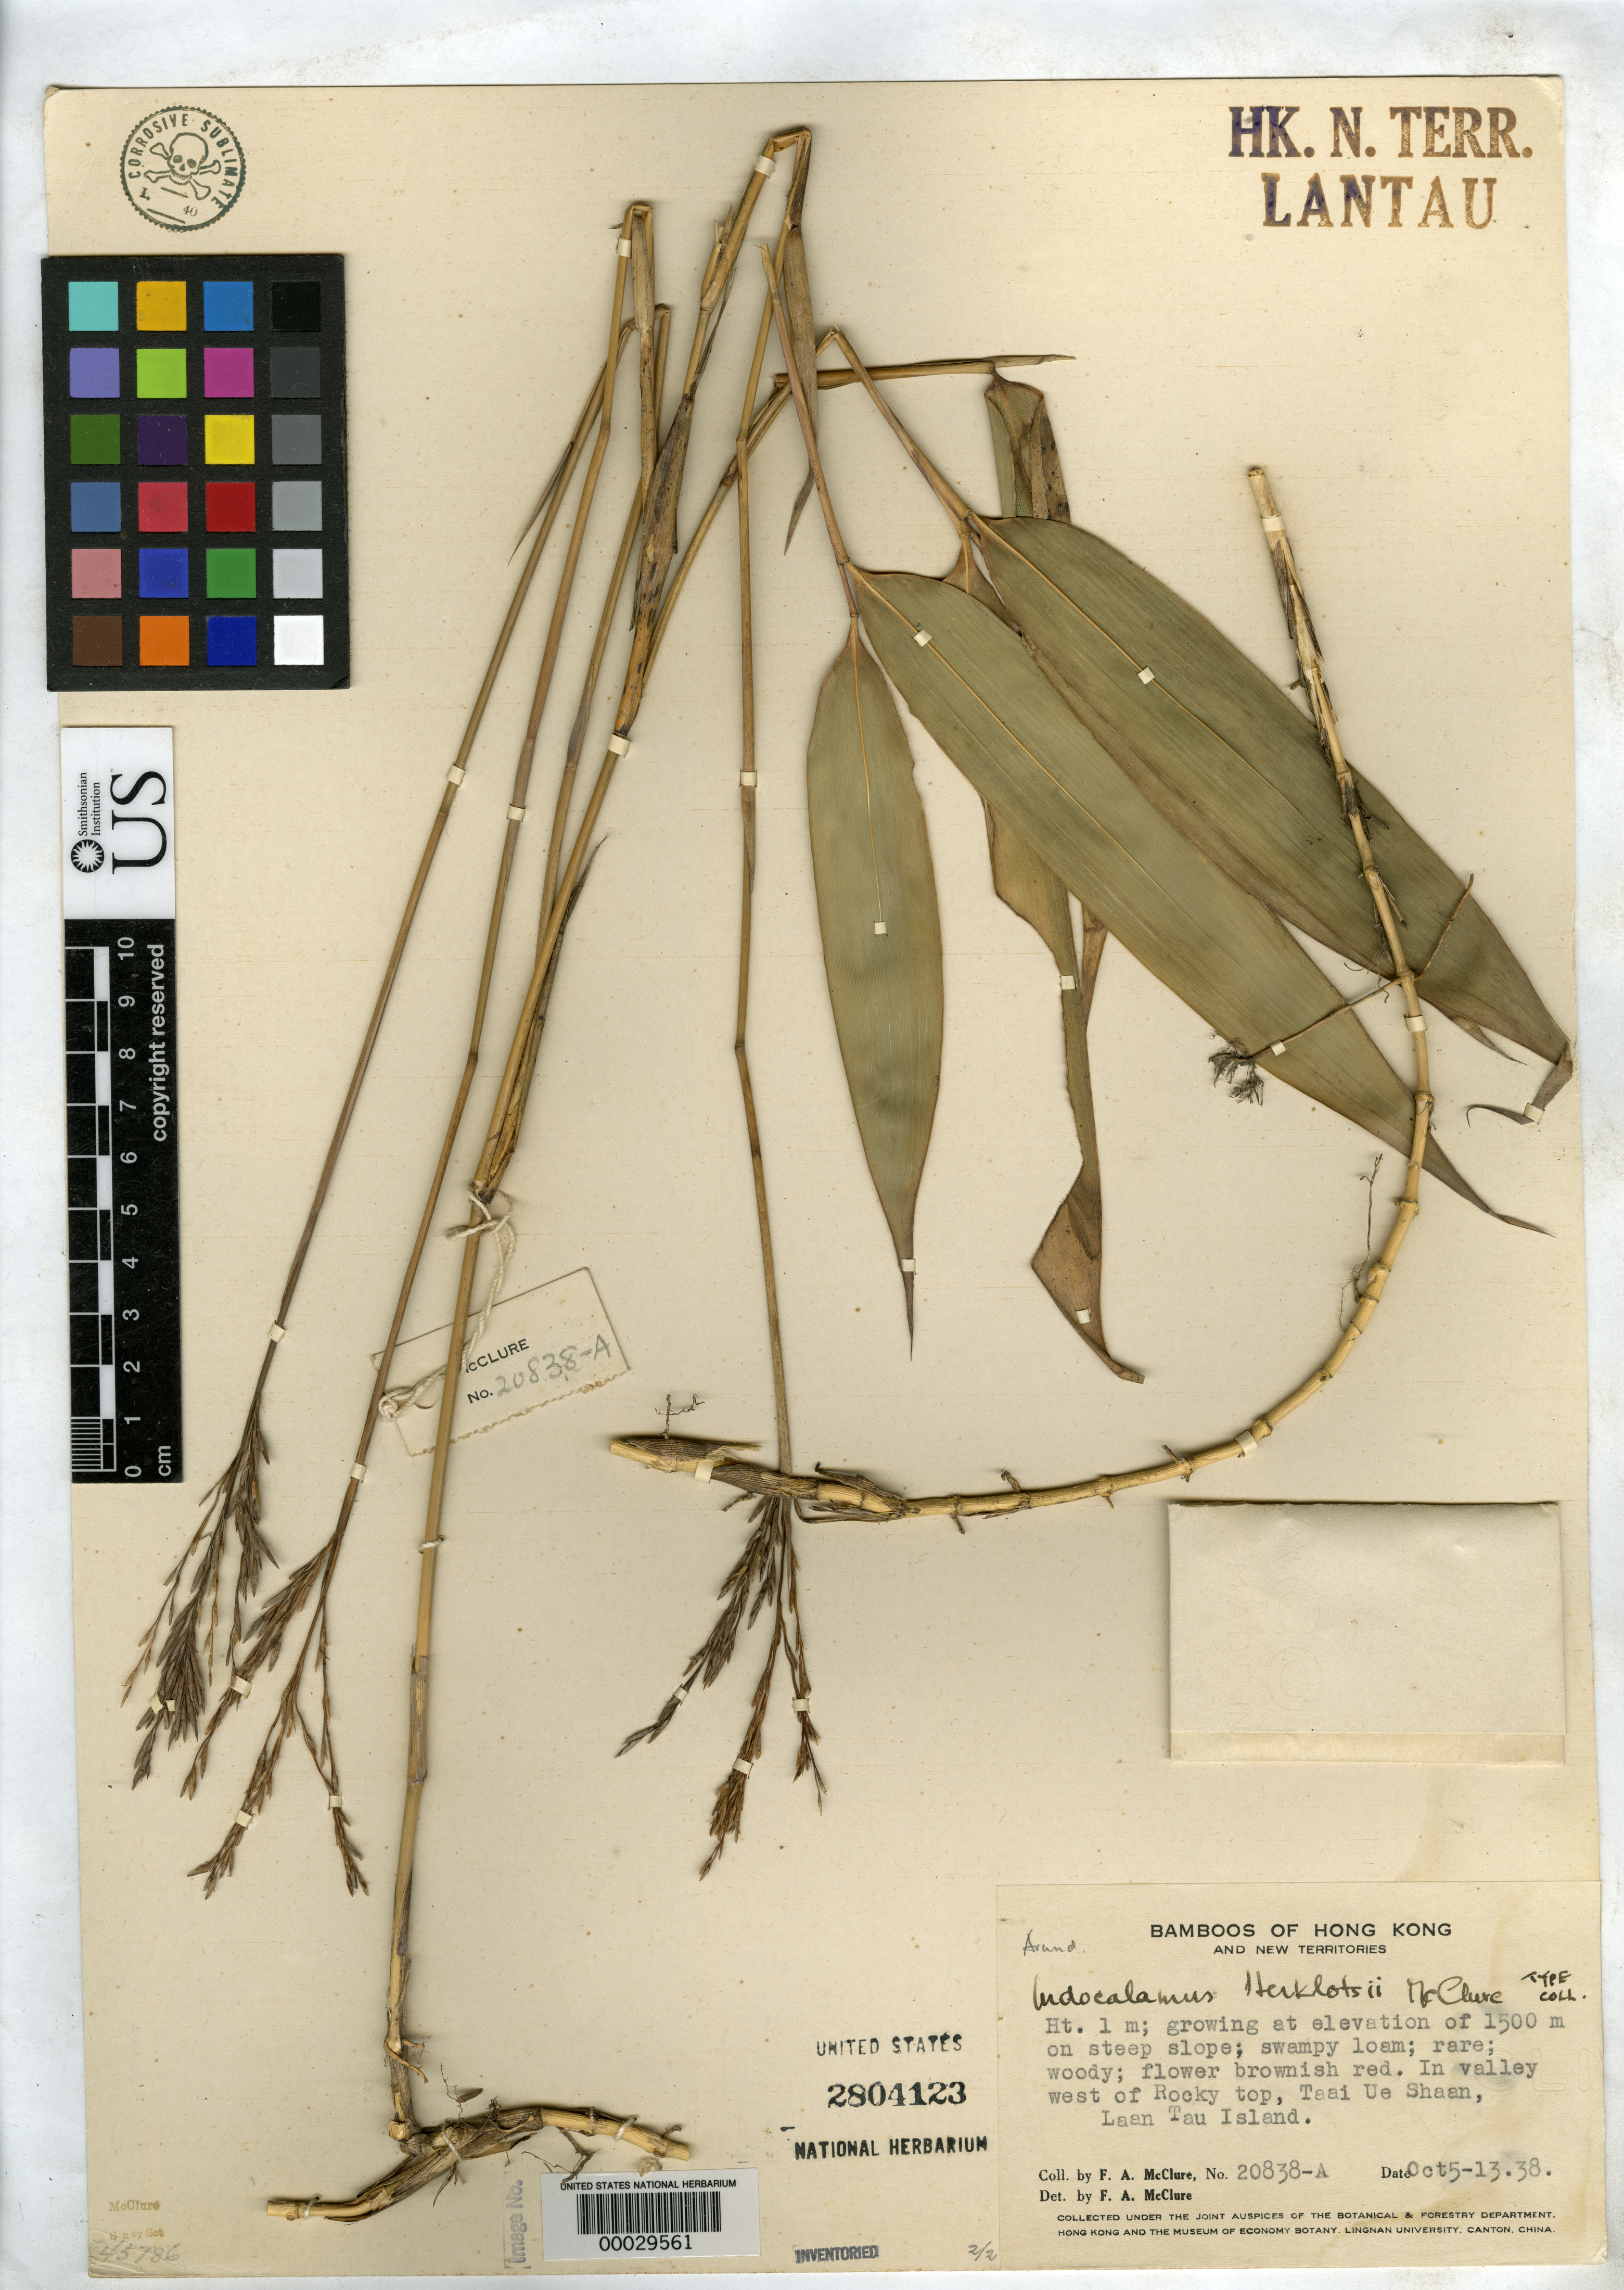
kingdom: Plantae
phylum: Tracheophyta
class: Liliopsida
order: Poales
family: Poaceae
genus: Indocalamus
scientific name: Indocalamus herklotsii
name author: McClure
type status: Isotype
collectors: F. A. McClure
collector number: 20838-a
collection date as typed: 05 Oct 1938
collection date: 1938-10-05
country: China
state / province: Hong Kong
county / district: New Territories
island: Lan Tao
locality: Taai ue shaan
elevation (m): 1500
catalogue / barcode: US 2804123